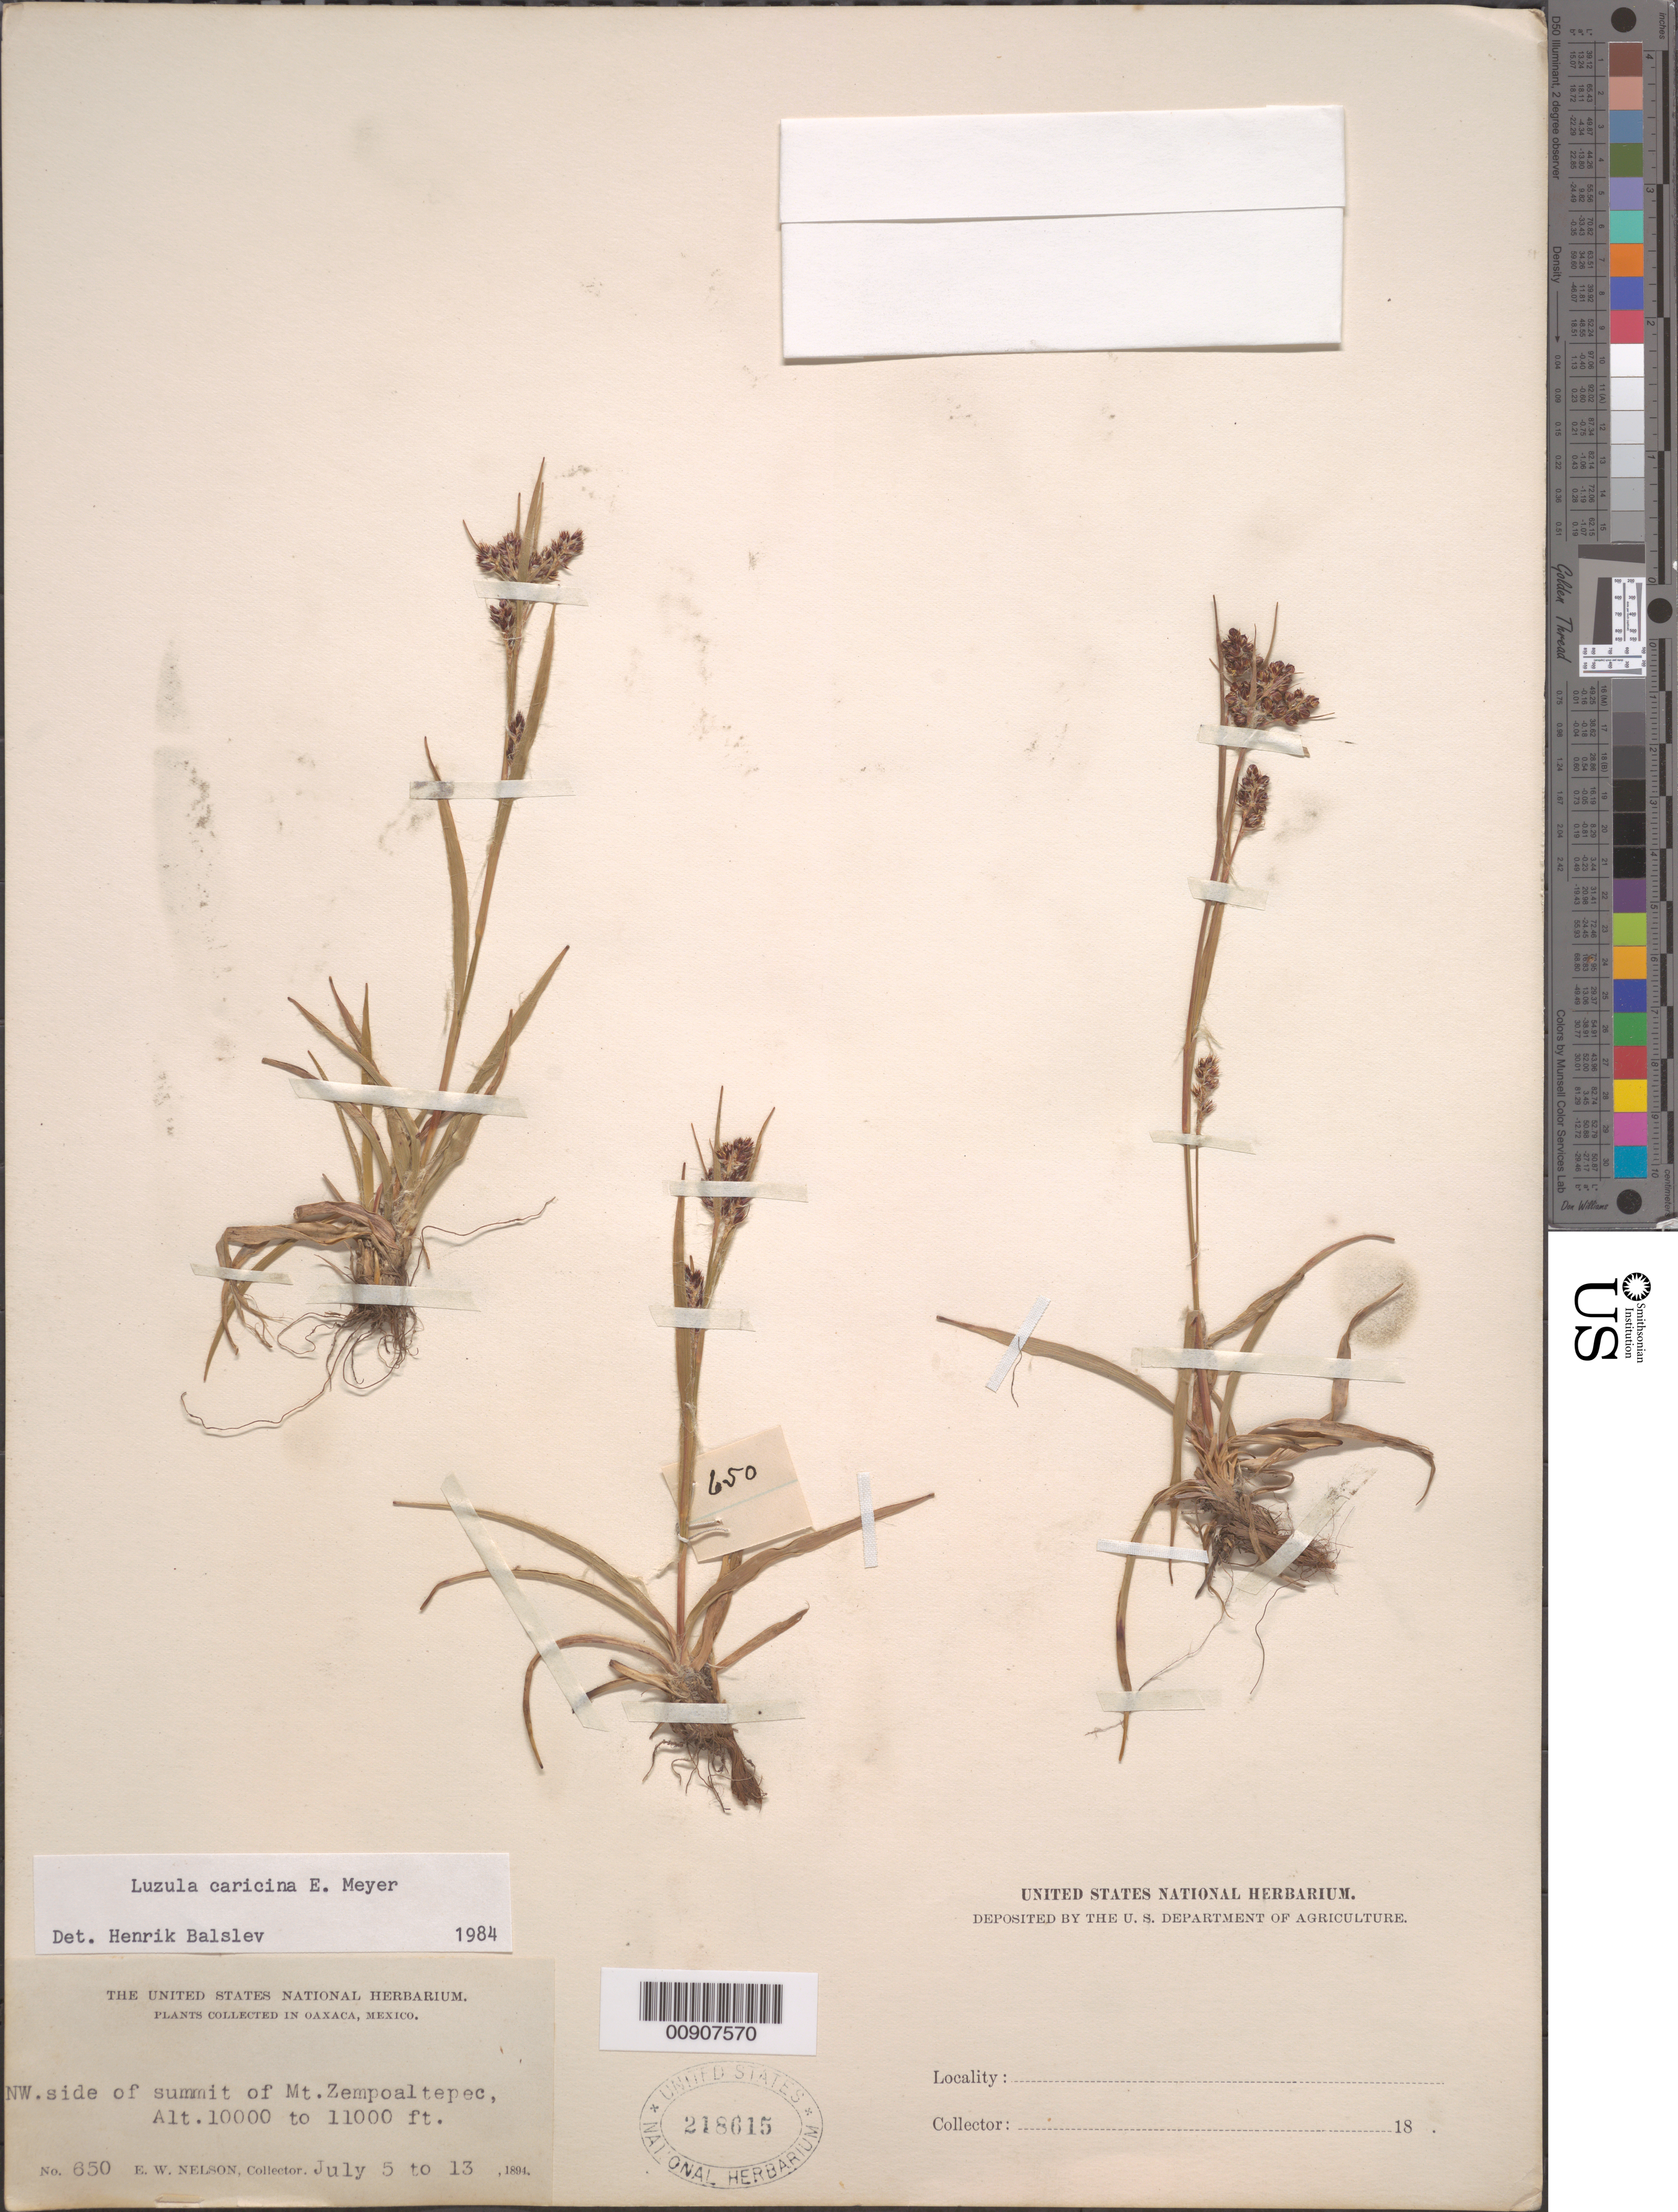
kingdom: Plantae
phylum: Tracheophyta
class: Liliopsida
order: Poales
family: Juncaceae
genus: Luzula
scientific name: Luzula caricina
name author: E. Mey.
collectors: E. W. Nelson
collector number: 650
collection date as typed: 05 Jul 1894 to 13 Jul 1894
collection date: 1894-07-05/1894-07-13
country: Mexico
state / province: Oaxaca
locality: NW side of summit of Mt. Zempoaltepec, Oaxaca.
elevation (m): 3048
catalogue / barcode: US 218615